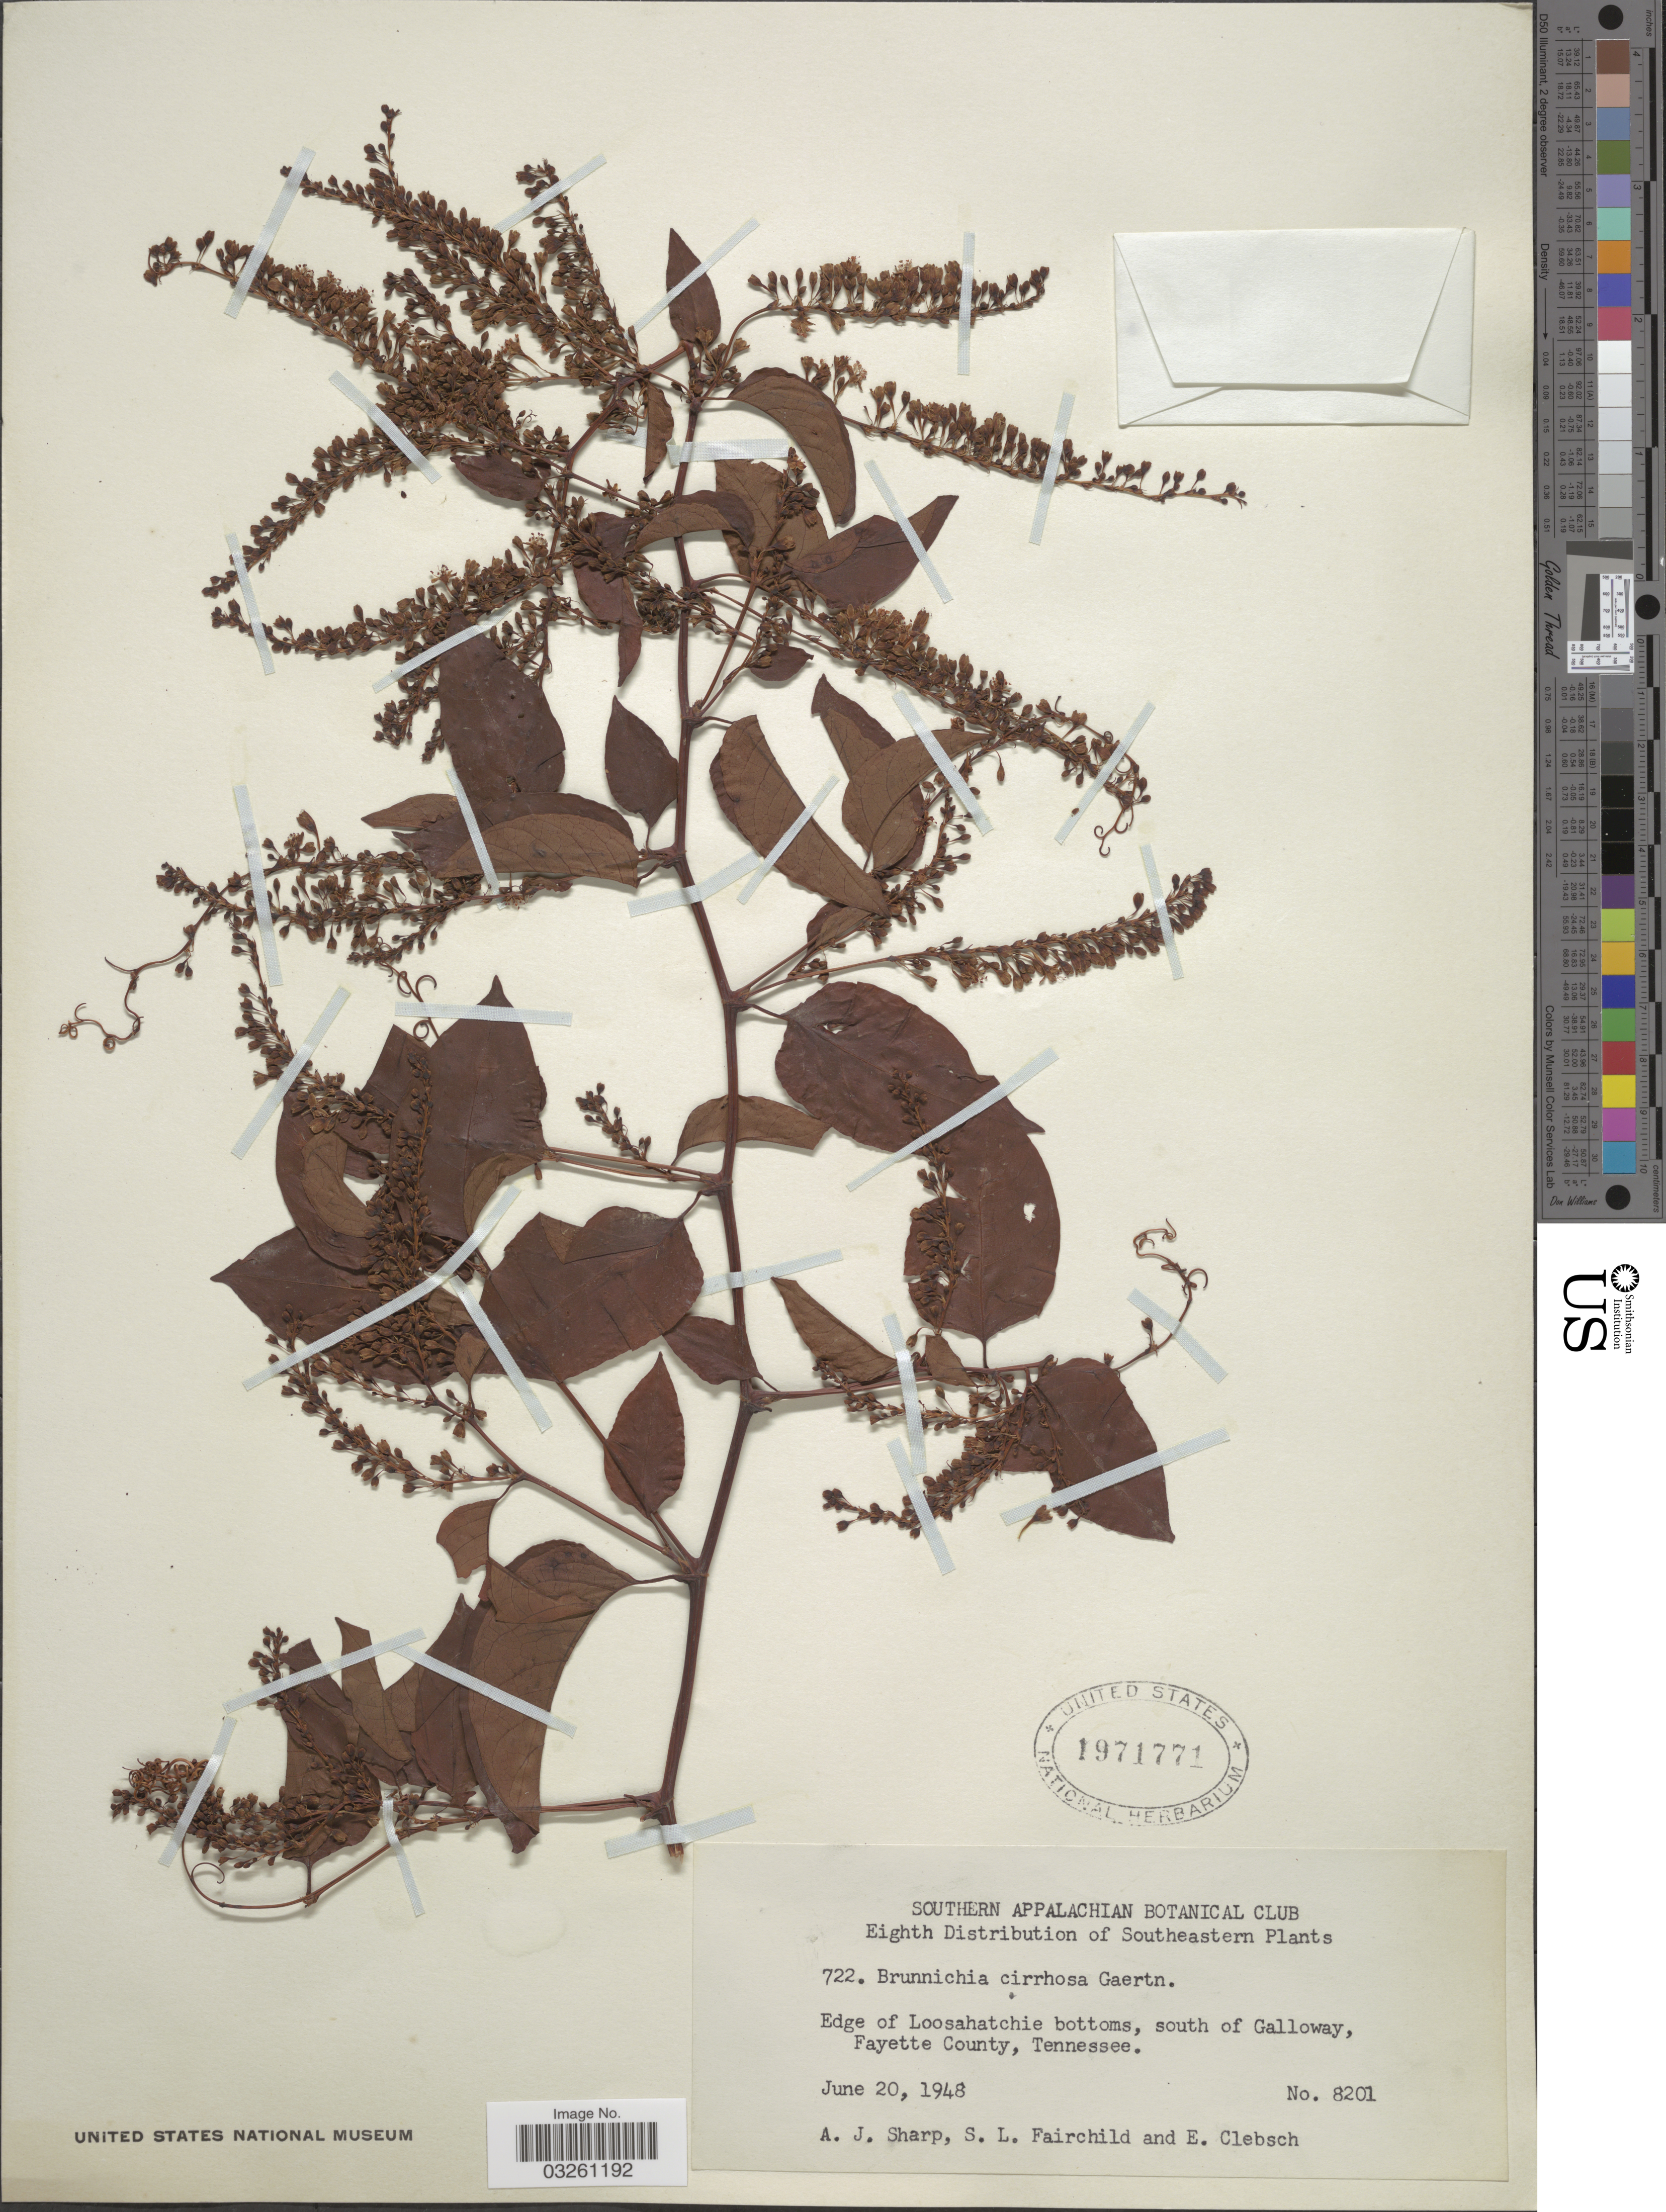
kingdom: Plantae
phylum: Tracheophyta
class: Magnoliopsida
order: Caryophyllales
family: Polygonaceae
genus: Brunnichia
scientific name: Brunnichia cirrhosa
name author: Gaertn.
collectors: A. J. Sharp, S. Fairchild & E. Clebsch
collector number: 8201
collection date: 1948-06-20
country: United States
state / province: Tennessee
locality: Edge of Loosahatchie bottoms, south of Galloway, Fayette County.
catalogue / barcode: US 1971771